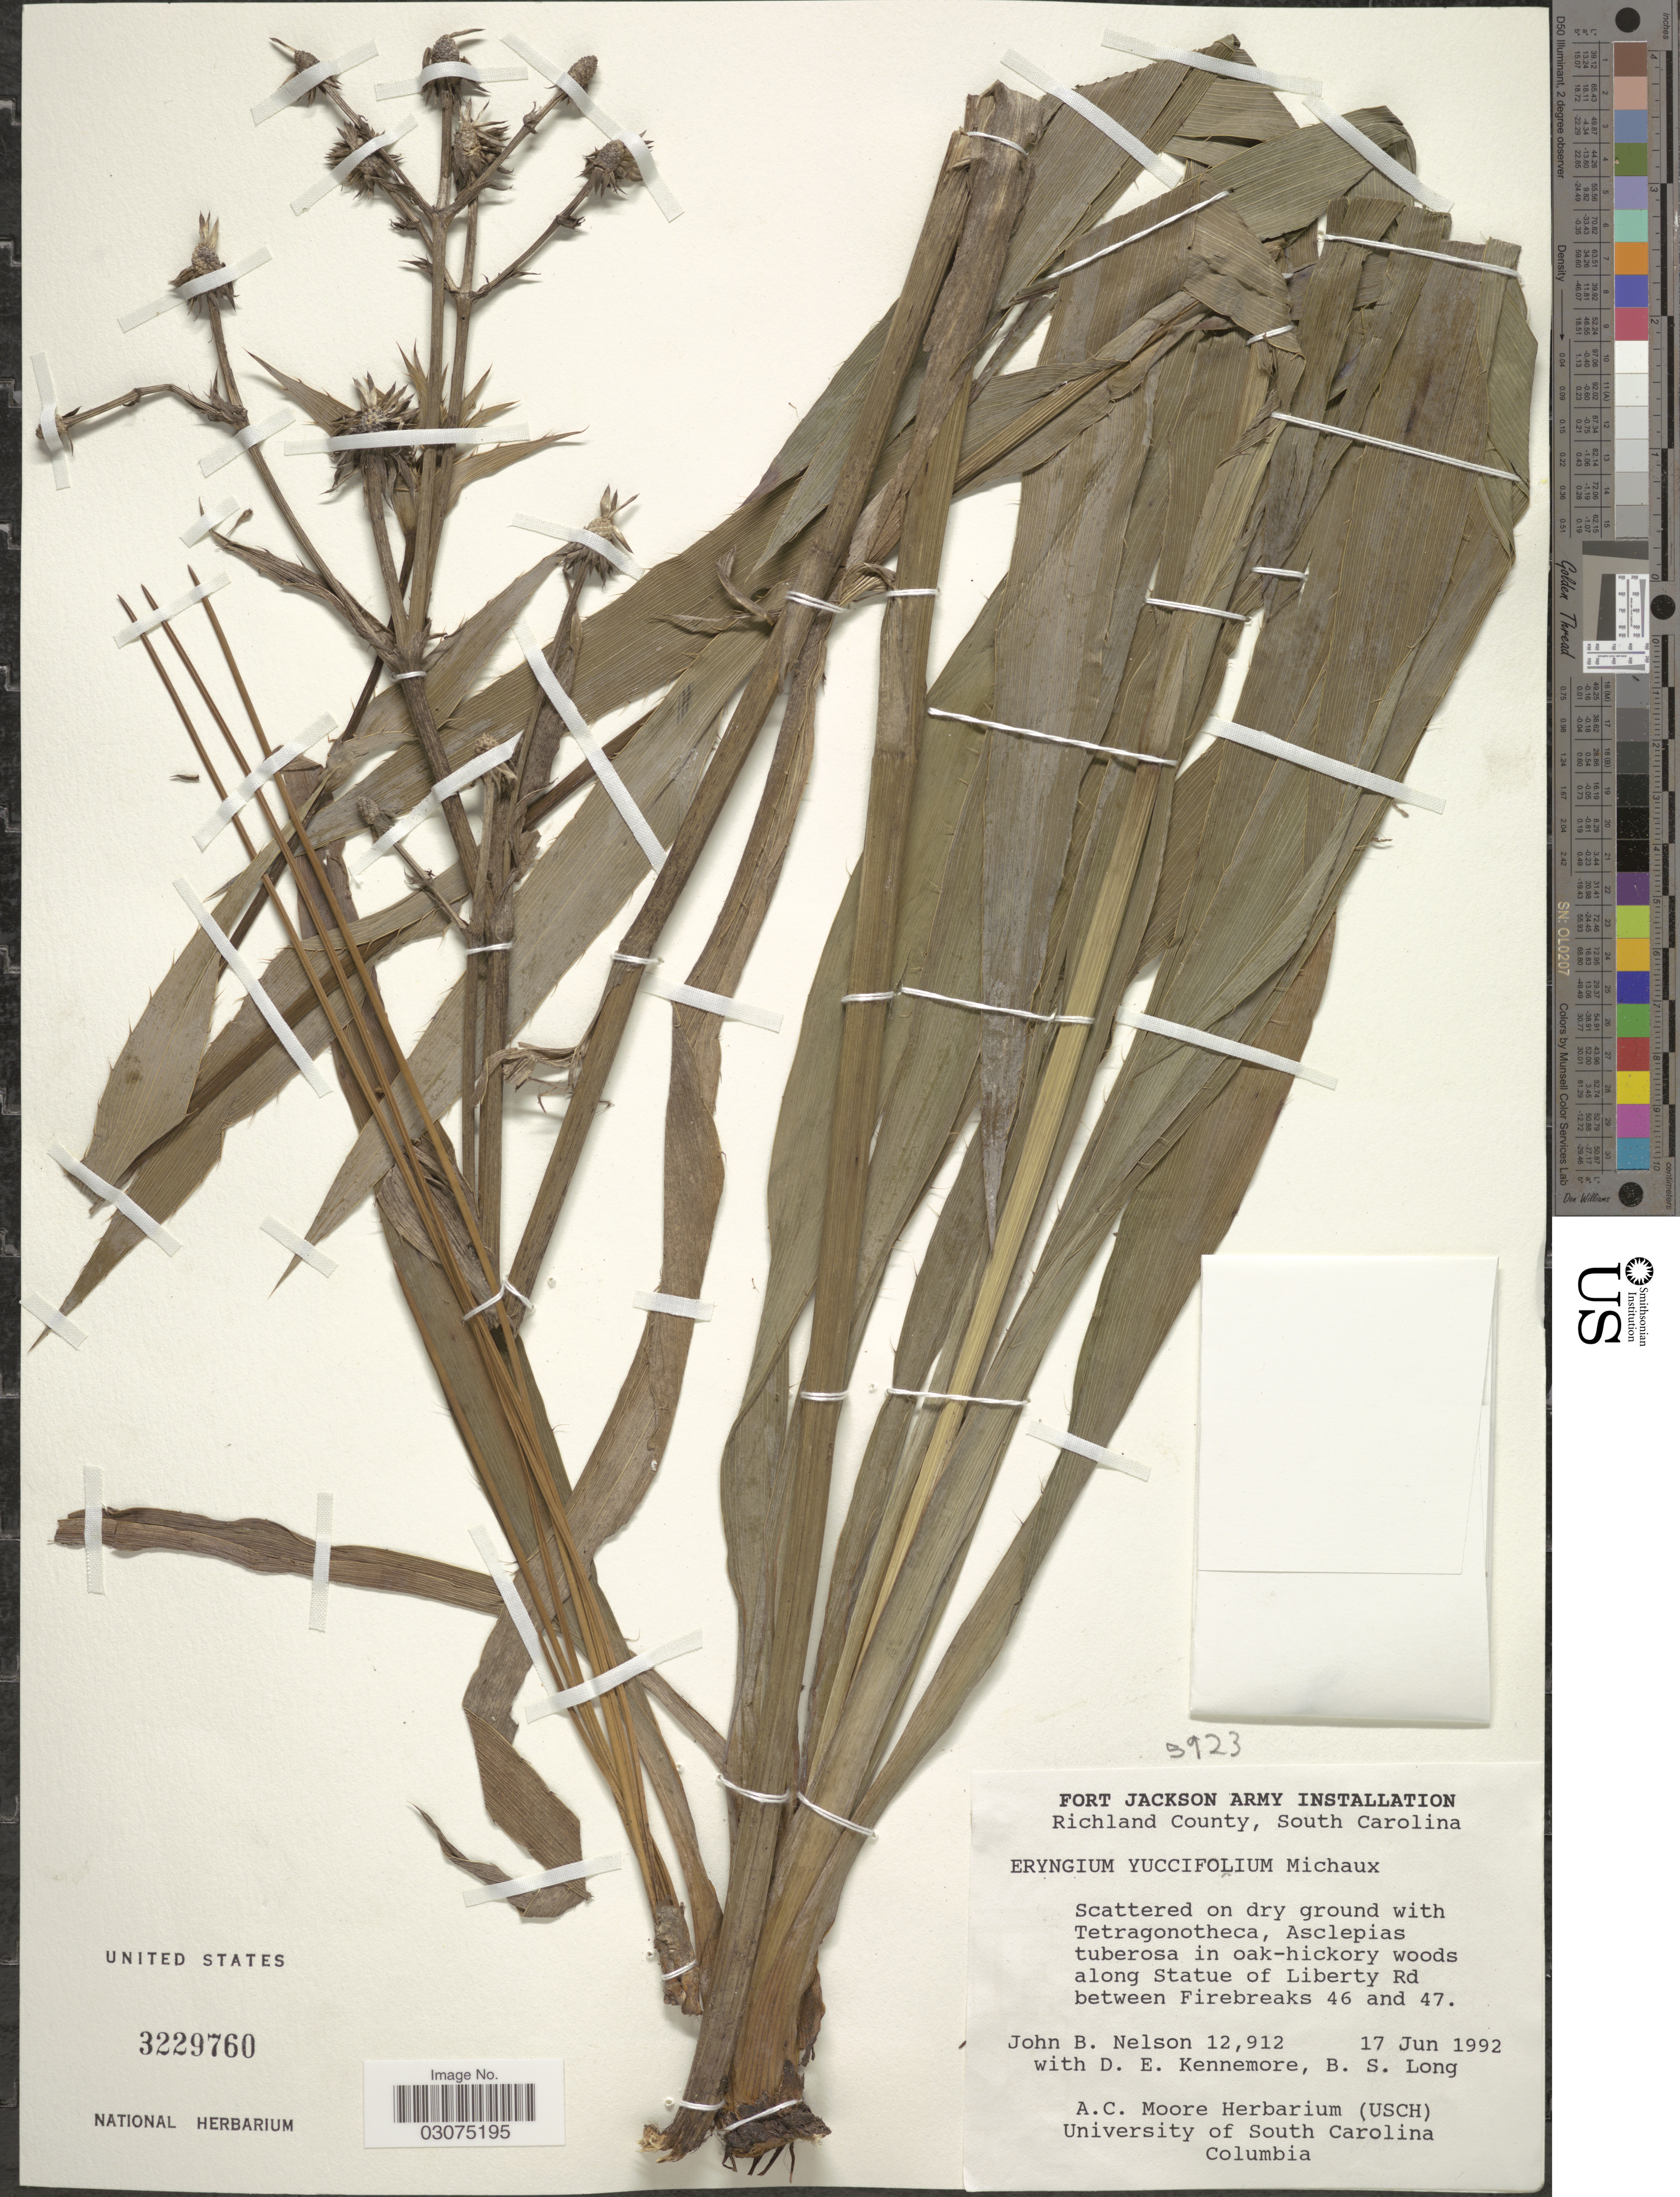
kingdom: Plantae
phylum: Tracheophyta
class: Magnoliopsida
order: Apiales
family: Apiaceae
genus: Eryngium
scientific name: Eryngium yuccifolium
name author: Michx.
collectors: J. Nelson, D. Kennemore & B. Long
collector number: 12912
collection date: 1992-06-17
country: United States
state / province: South Carolina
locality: Richland County, along Statue on Liberty Rd between Firebreaks 46 and 47.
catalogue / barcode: US 3229760